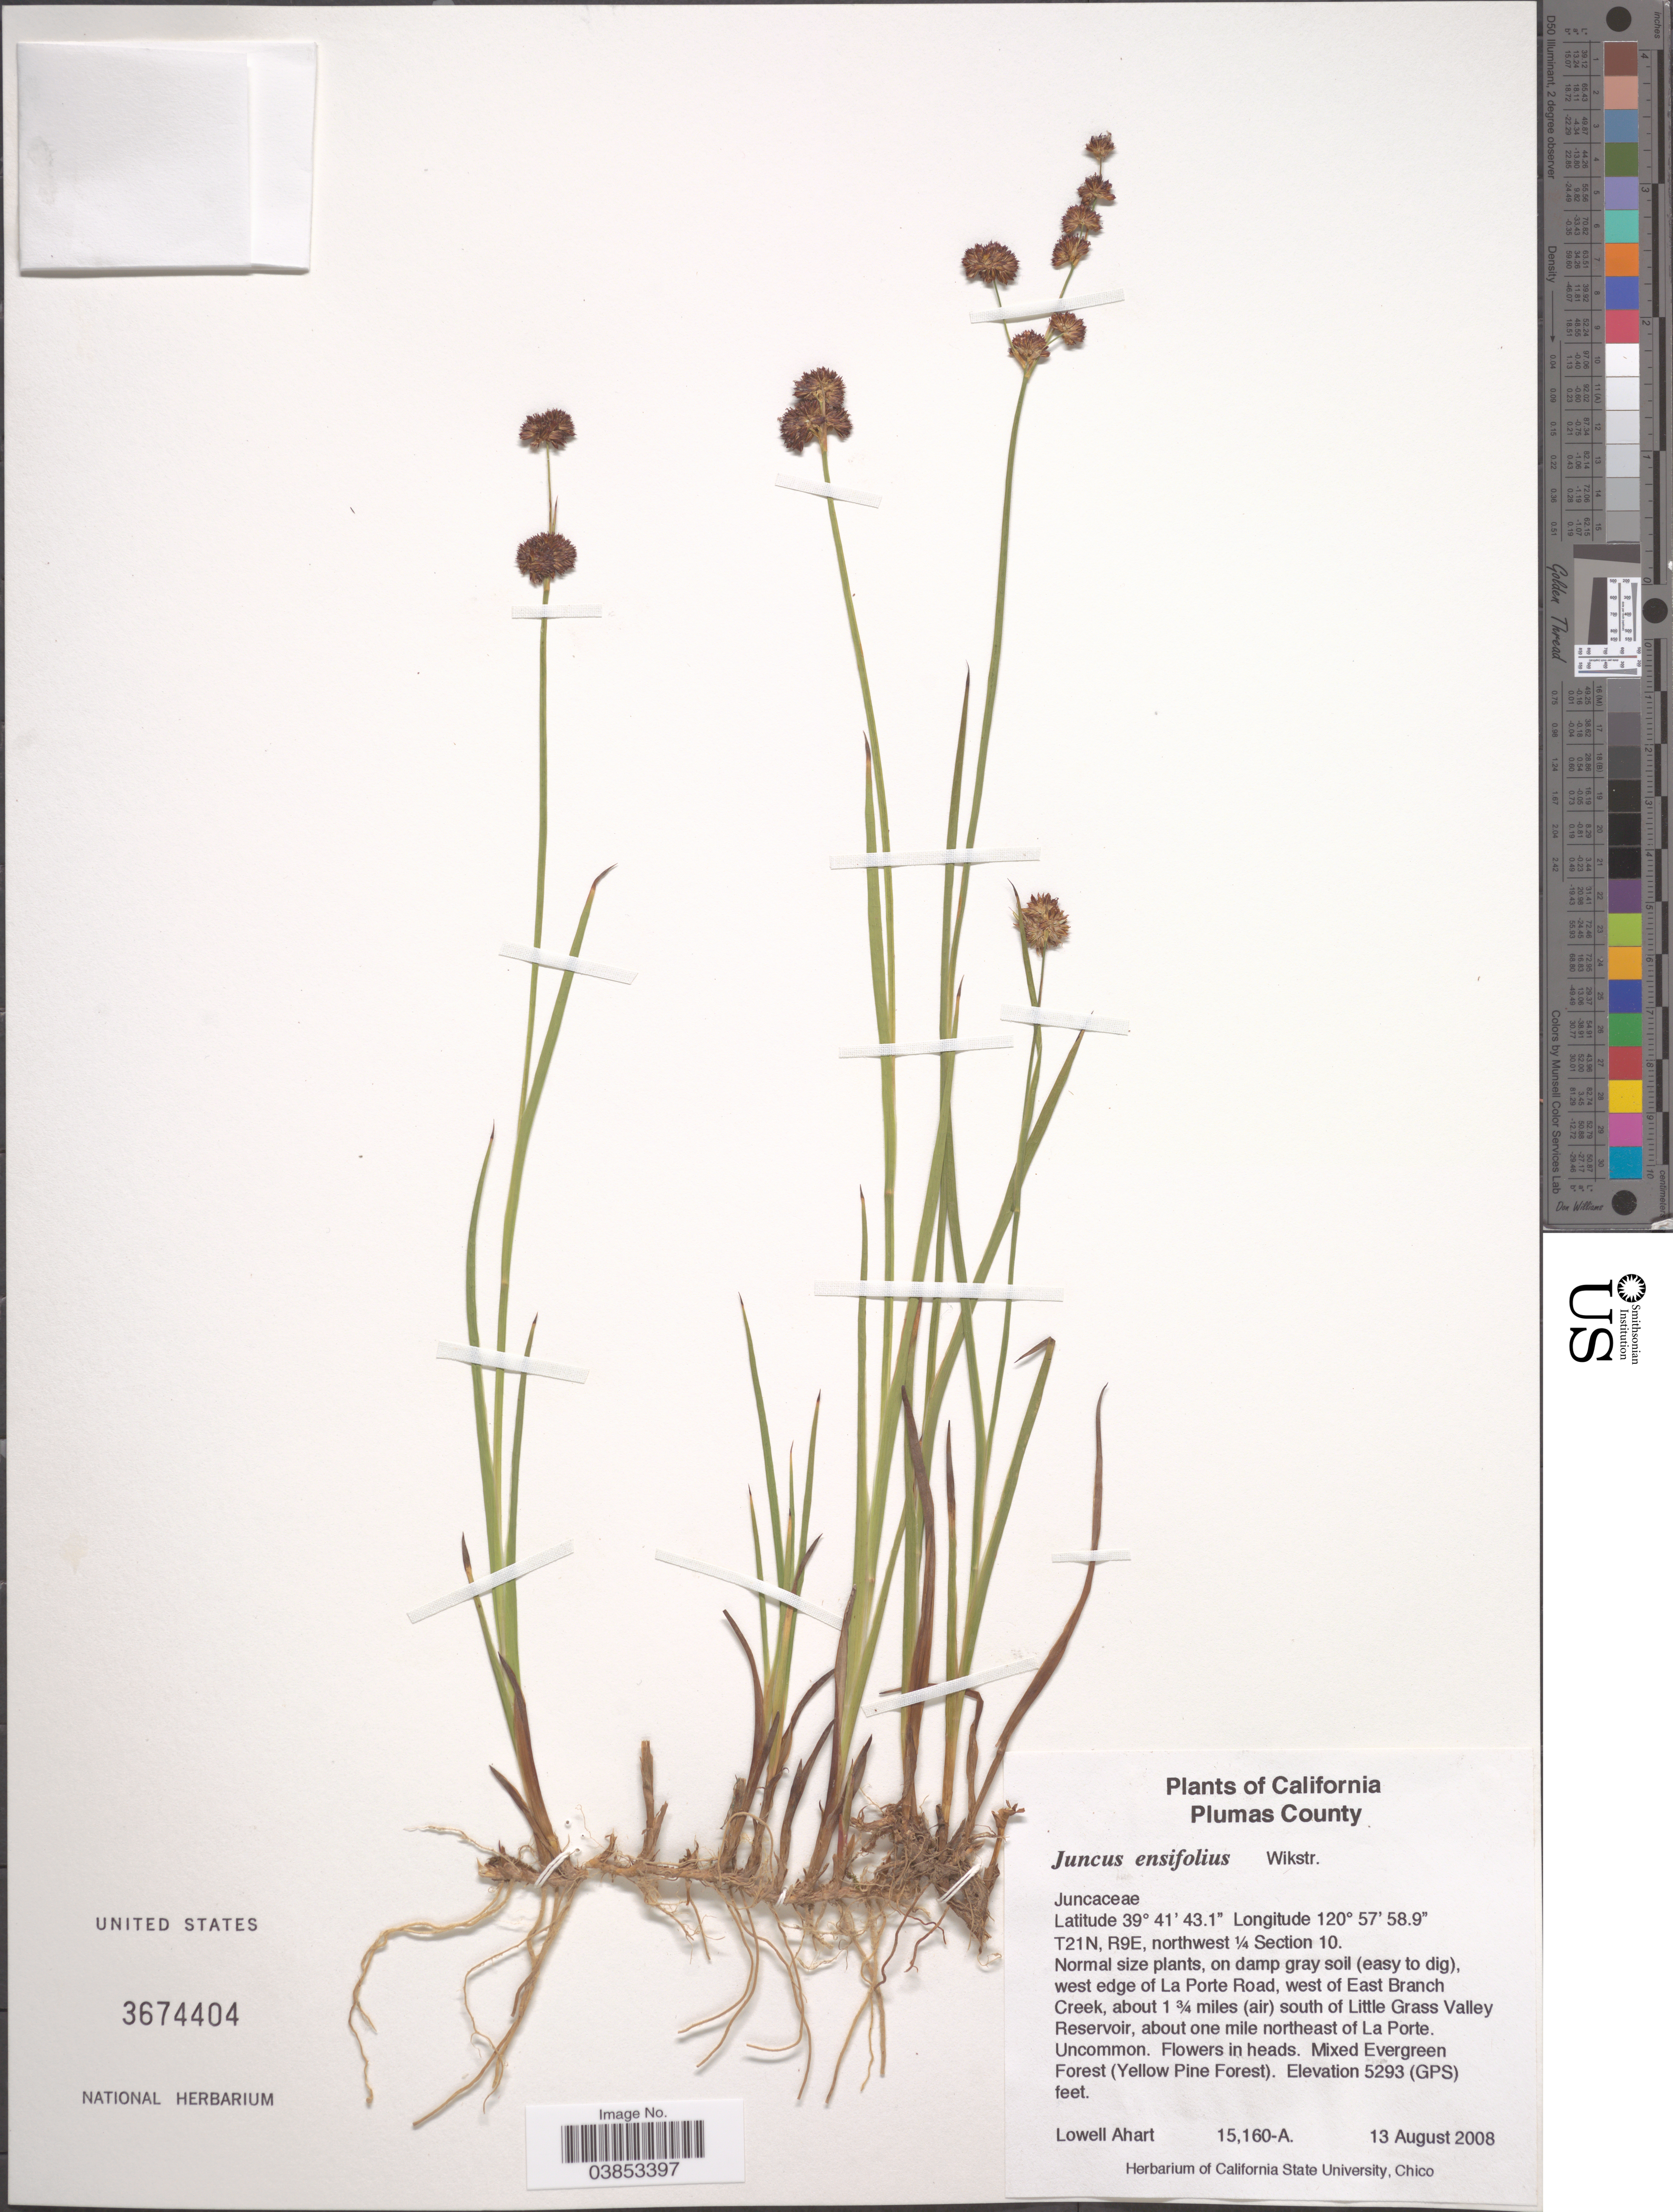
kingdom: Plantae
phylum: Tracheophyta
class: Liliopsida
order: Poales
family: Juncaceae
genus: Juncus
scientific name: Juncus ensifolius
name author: Wikstr.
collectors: L. Ahart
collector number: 15,160-A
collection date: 2008-08-13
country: United States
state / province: California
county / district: Plumas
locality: Plumas County. T21N, R9E, northwest ¼ Section 10. West edge of La Porte Road, west of East Branch Creek, about 1 ¾ miles (air) south of Little Grass Valley Reservoir, about one mile northeast of La Porte. Mixe Evergreen Forest (Yellow Pine Forest).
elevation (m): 1613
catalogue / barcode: US 3674404